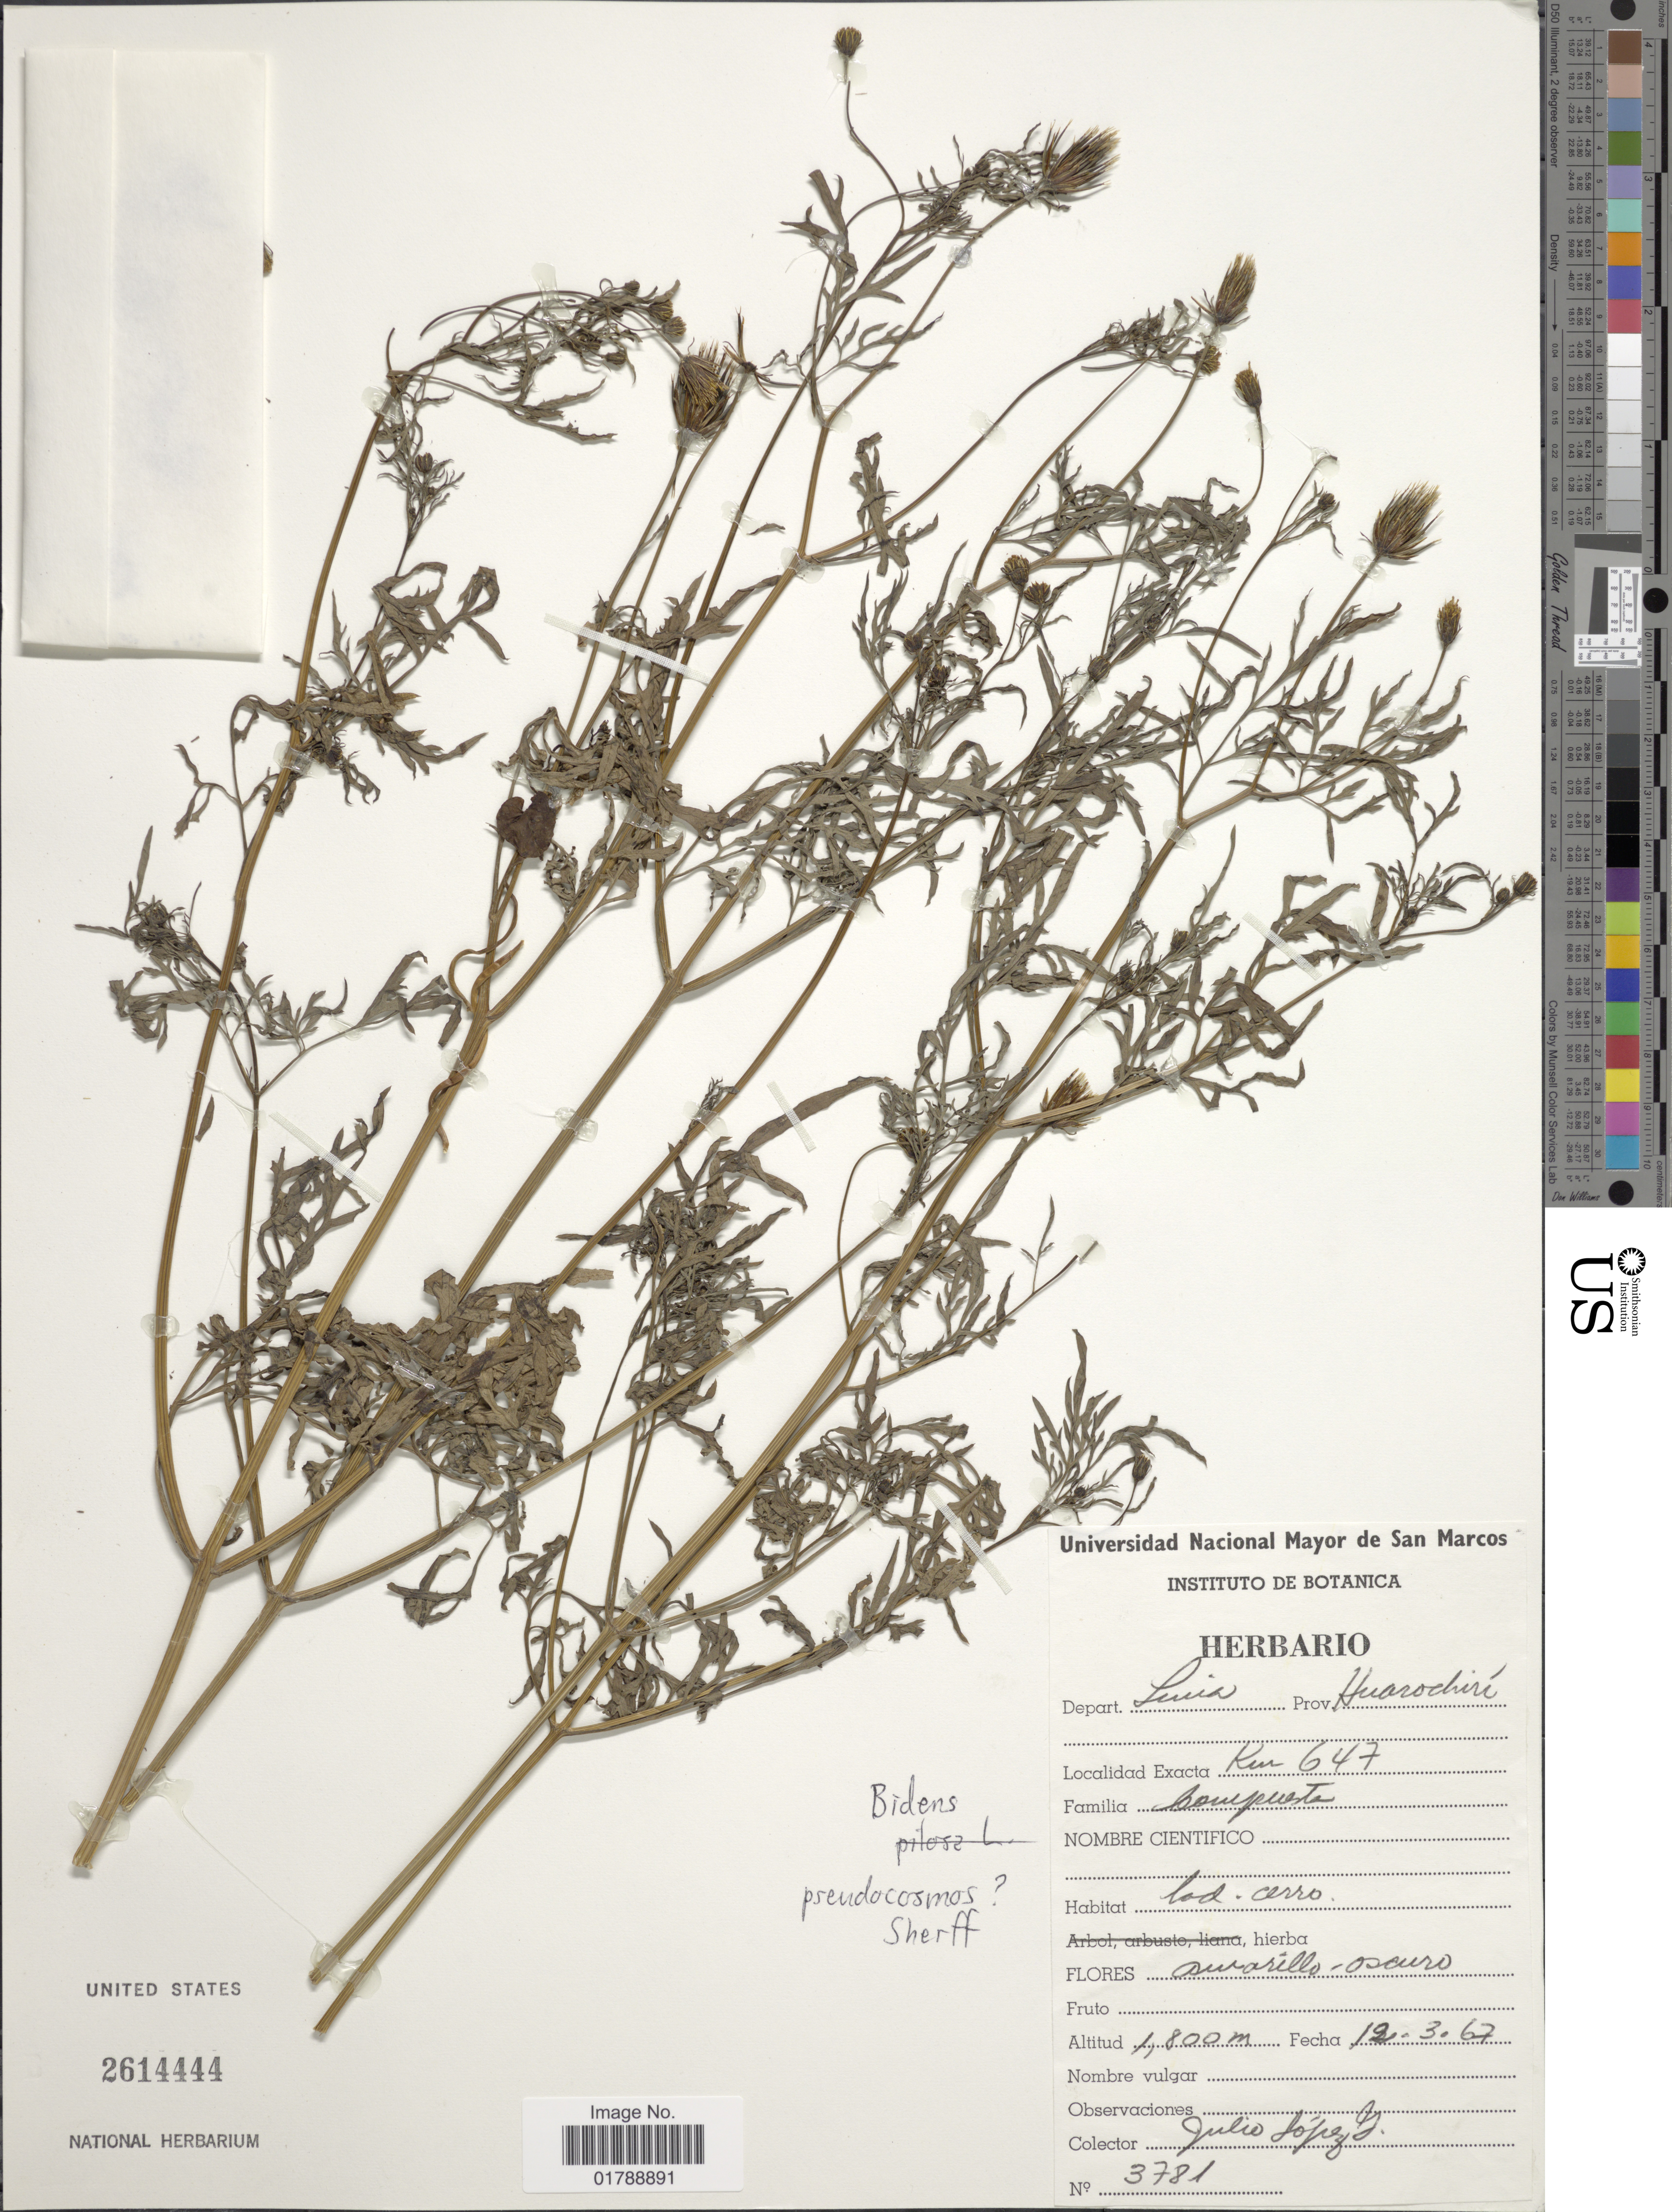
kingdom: Plantae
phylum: Tracheophyta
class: Magnoliopsida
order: Asterales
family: Asteraceae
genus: Bidens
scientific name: Bidens pseudocosmos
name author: Sherff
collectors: J. López G.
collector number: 3781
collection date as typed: Transcribed d/m/y: 12/3/67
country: Peru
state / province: Lima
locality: Prov. Huarochirí. Km 647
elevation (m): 1800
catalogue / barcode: US 2614444